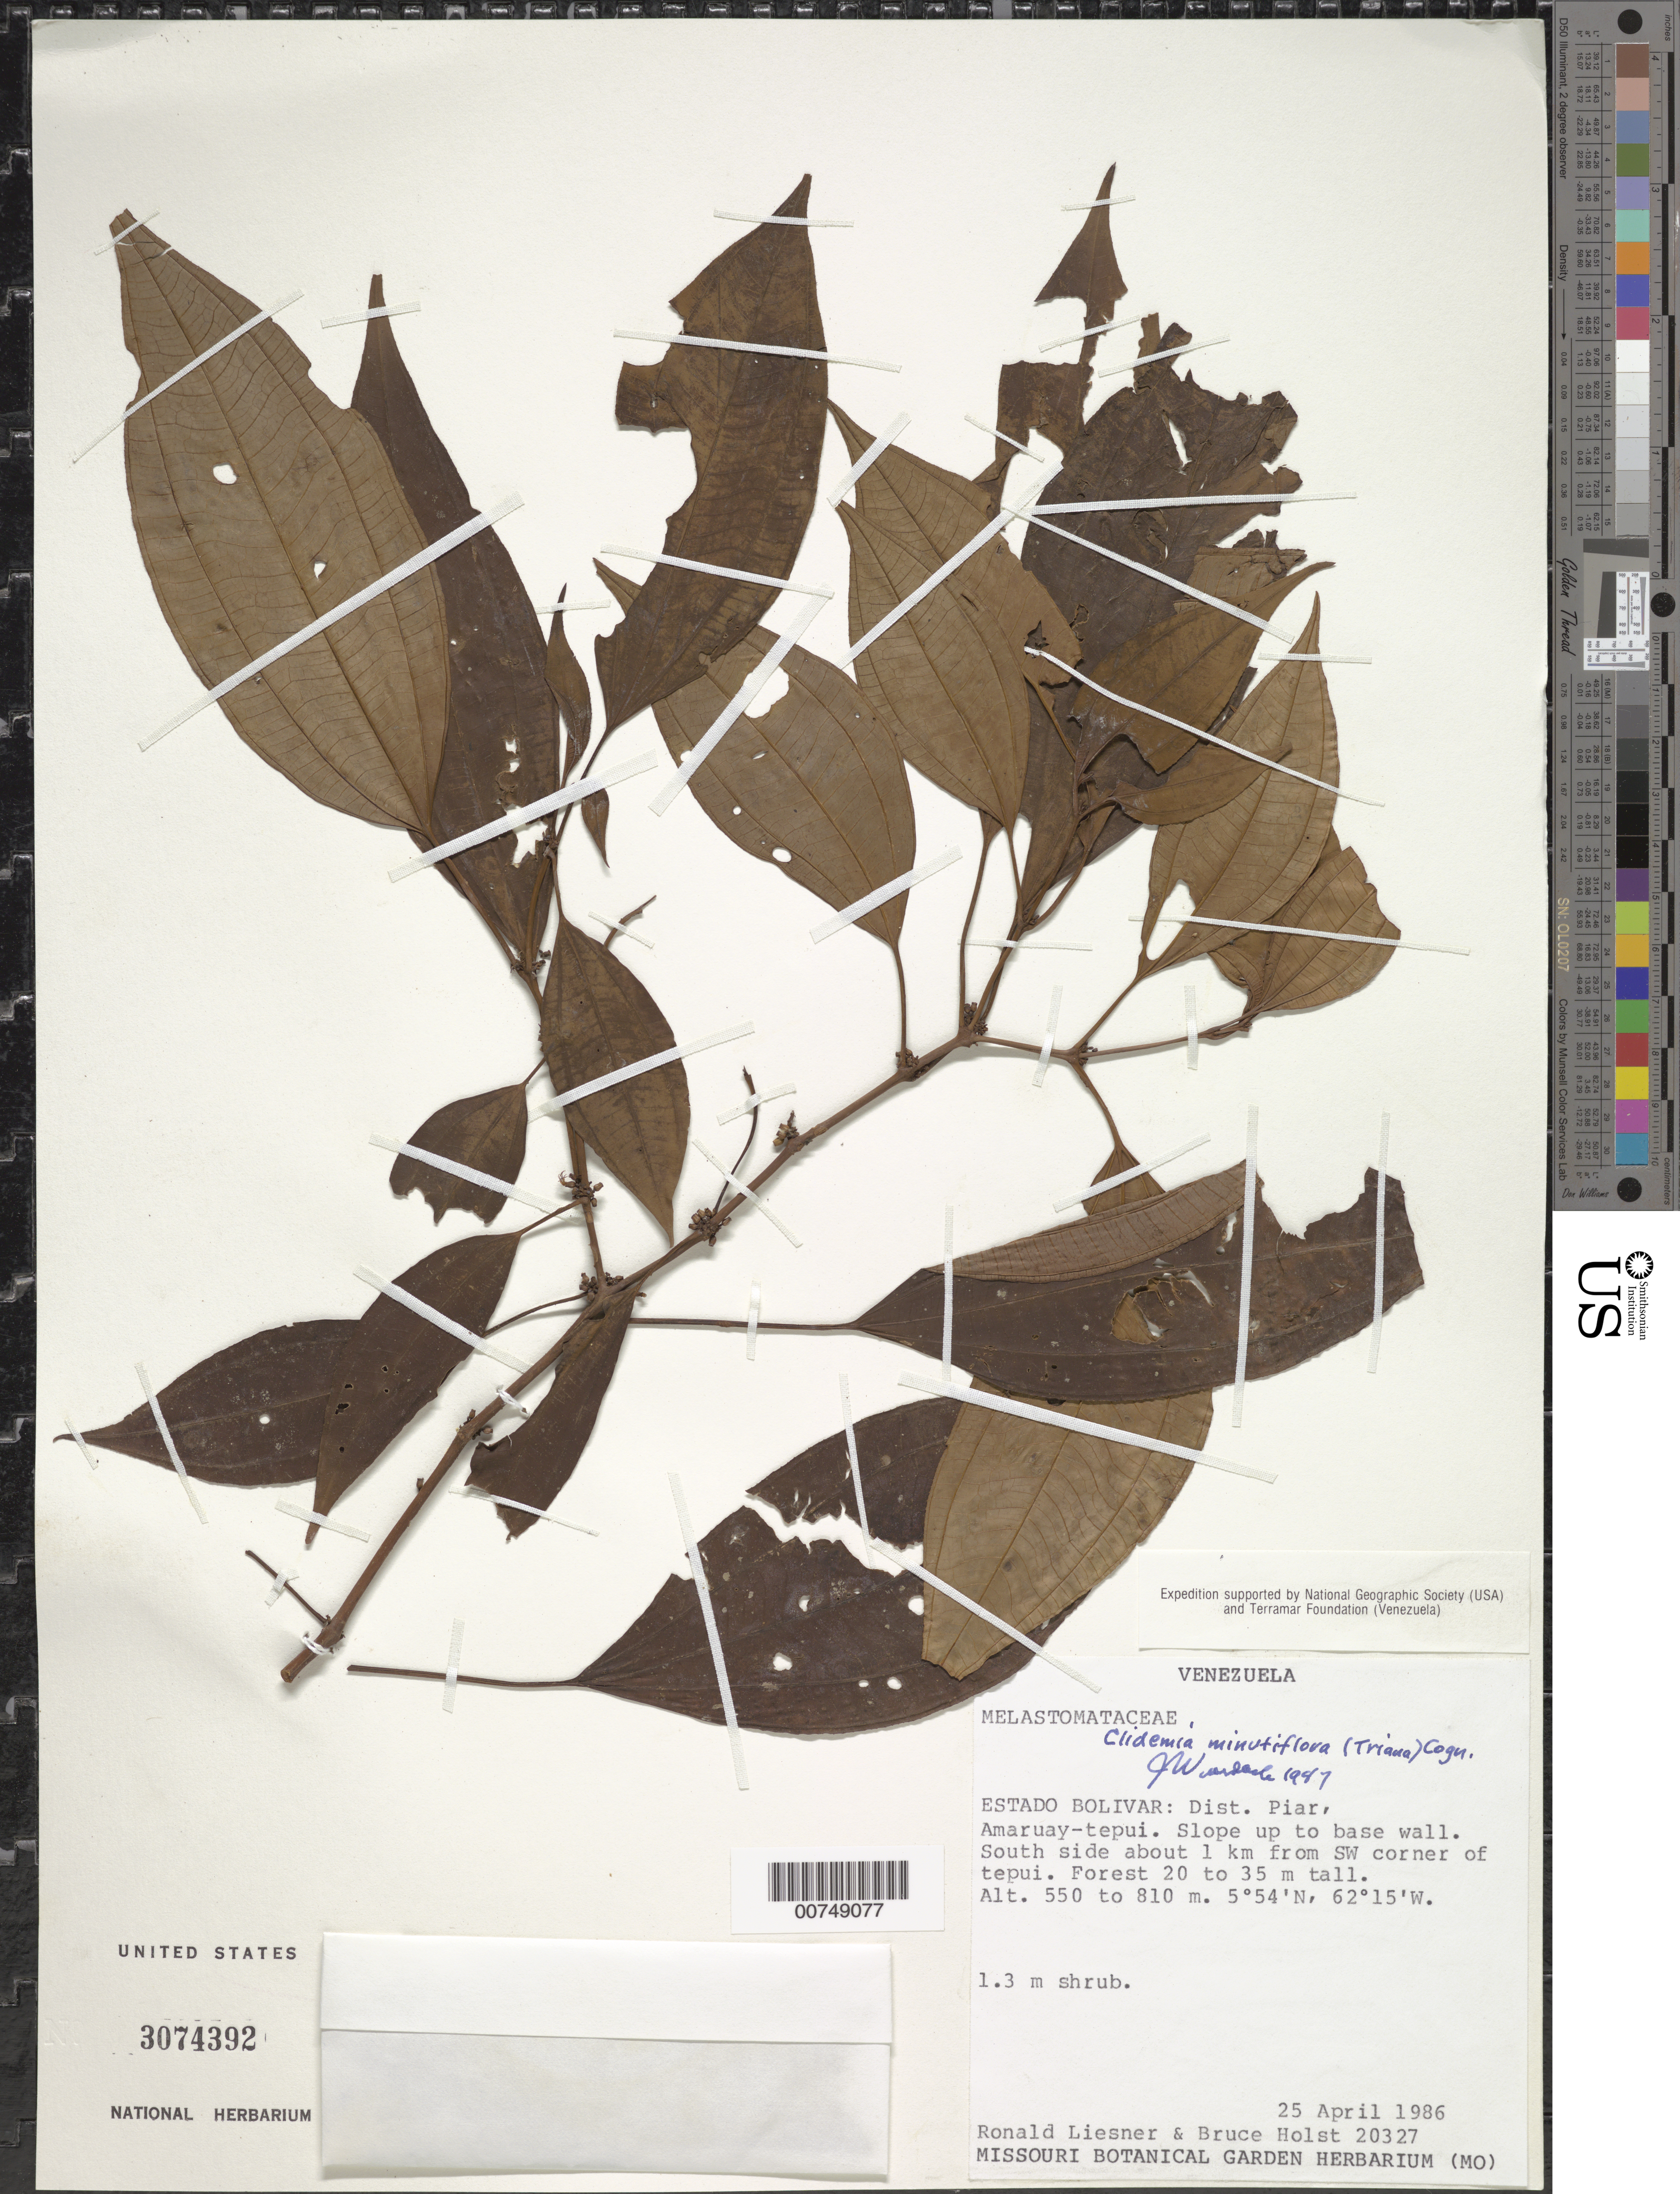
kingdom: Plantae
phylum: Tracheophyta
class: Magnoliopsida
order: Myrtales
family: Melastomataceae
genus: Clidemia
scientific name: Clidemia minutiflora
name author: (Triana) Cogn.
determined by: Wurdack, John J., (US), US (UNITED STATES)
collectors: R. L. Liesner & B. Holst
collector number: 20327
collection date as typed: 25-Apr-86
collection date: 1986-04-25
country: Venezuela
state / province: Bolívar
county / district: Piar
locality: Amaruay-tepuí, S side about 1 km from SW corner of tepuí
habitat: Slope up to base wall; forest 20-35 m tall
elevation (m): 550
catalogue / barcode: US 3074392